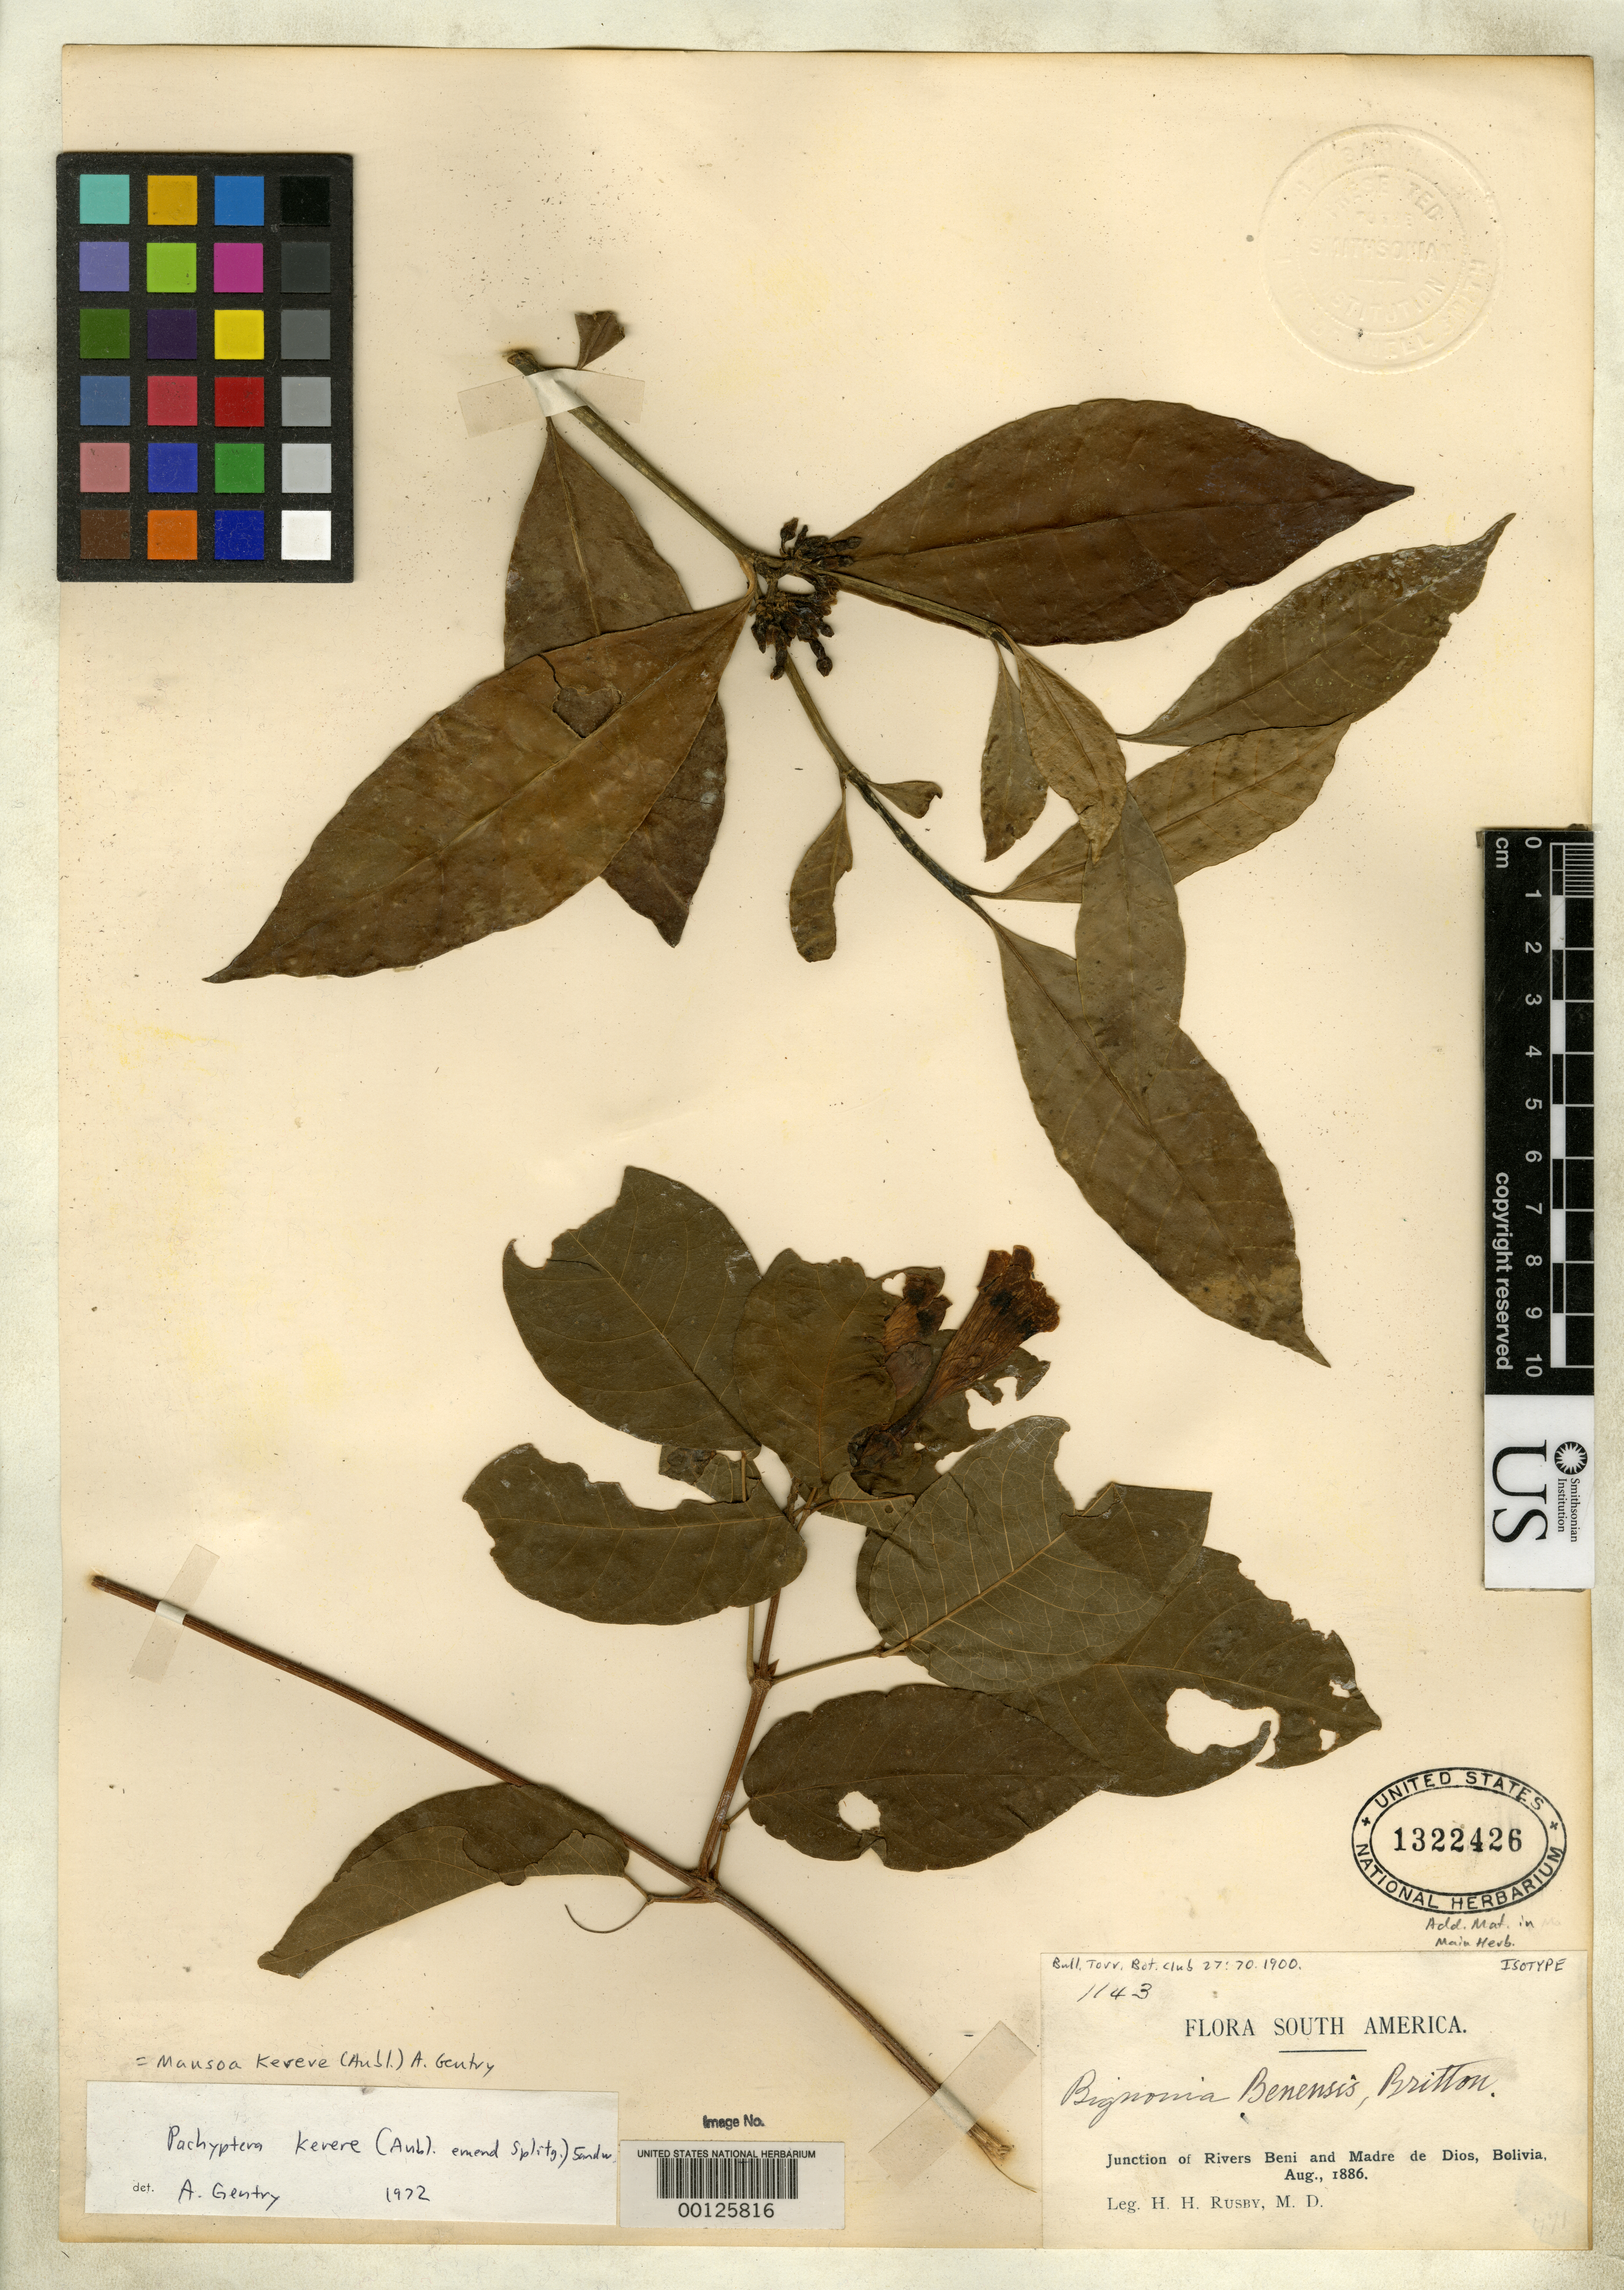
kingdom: Plantae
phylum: Tracheophyta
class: Magnoliopsida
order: Lamiales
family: Bignoniaceae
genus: Bignonia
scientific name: Bignonia benensis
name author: Britton ex Rusby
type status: Isotype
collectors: H. H. Rusby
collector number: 1143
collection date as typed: Aug., 1886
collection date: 1886-08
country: Bolivia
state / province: Beni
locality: Junction of Rivers Beni and Madre de Dios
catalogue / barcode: US 1322426